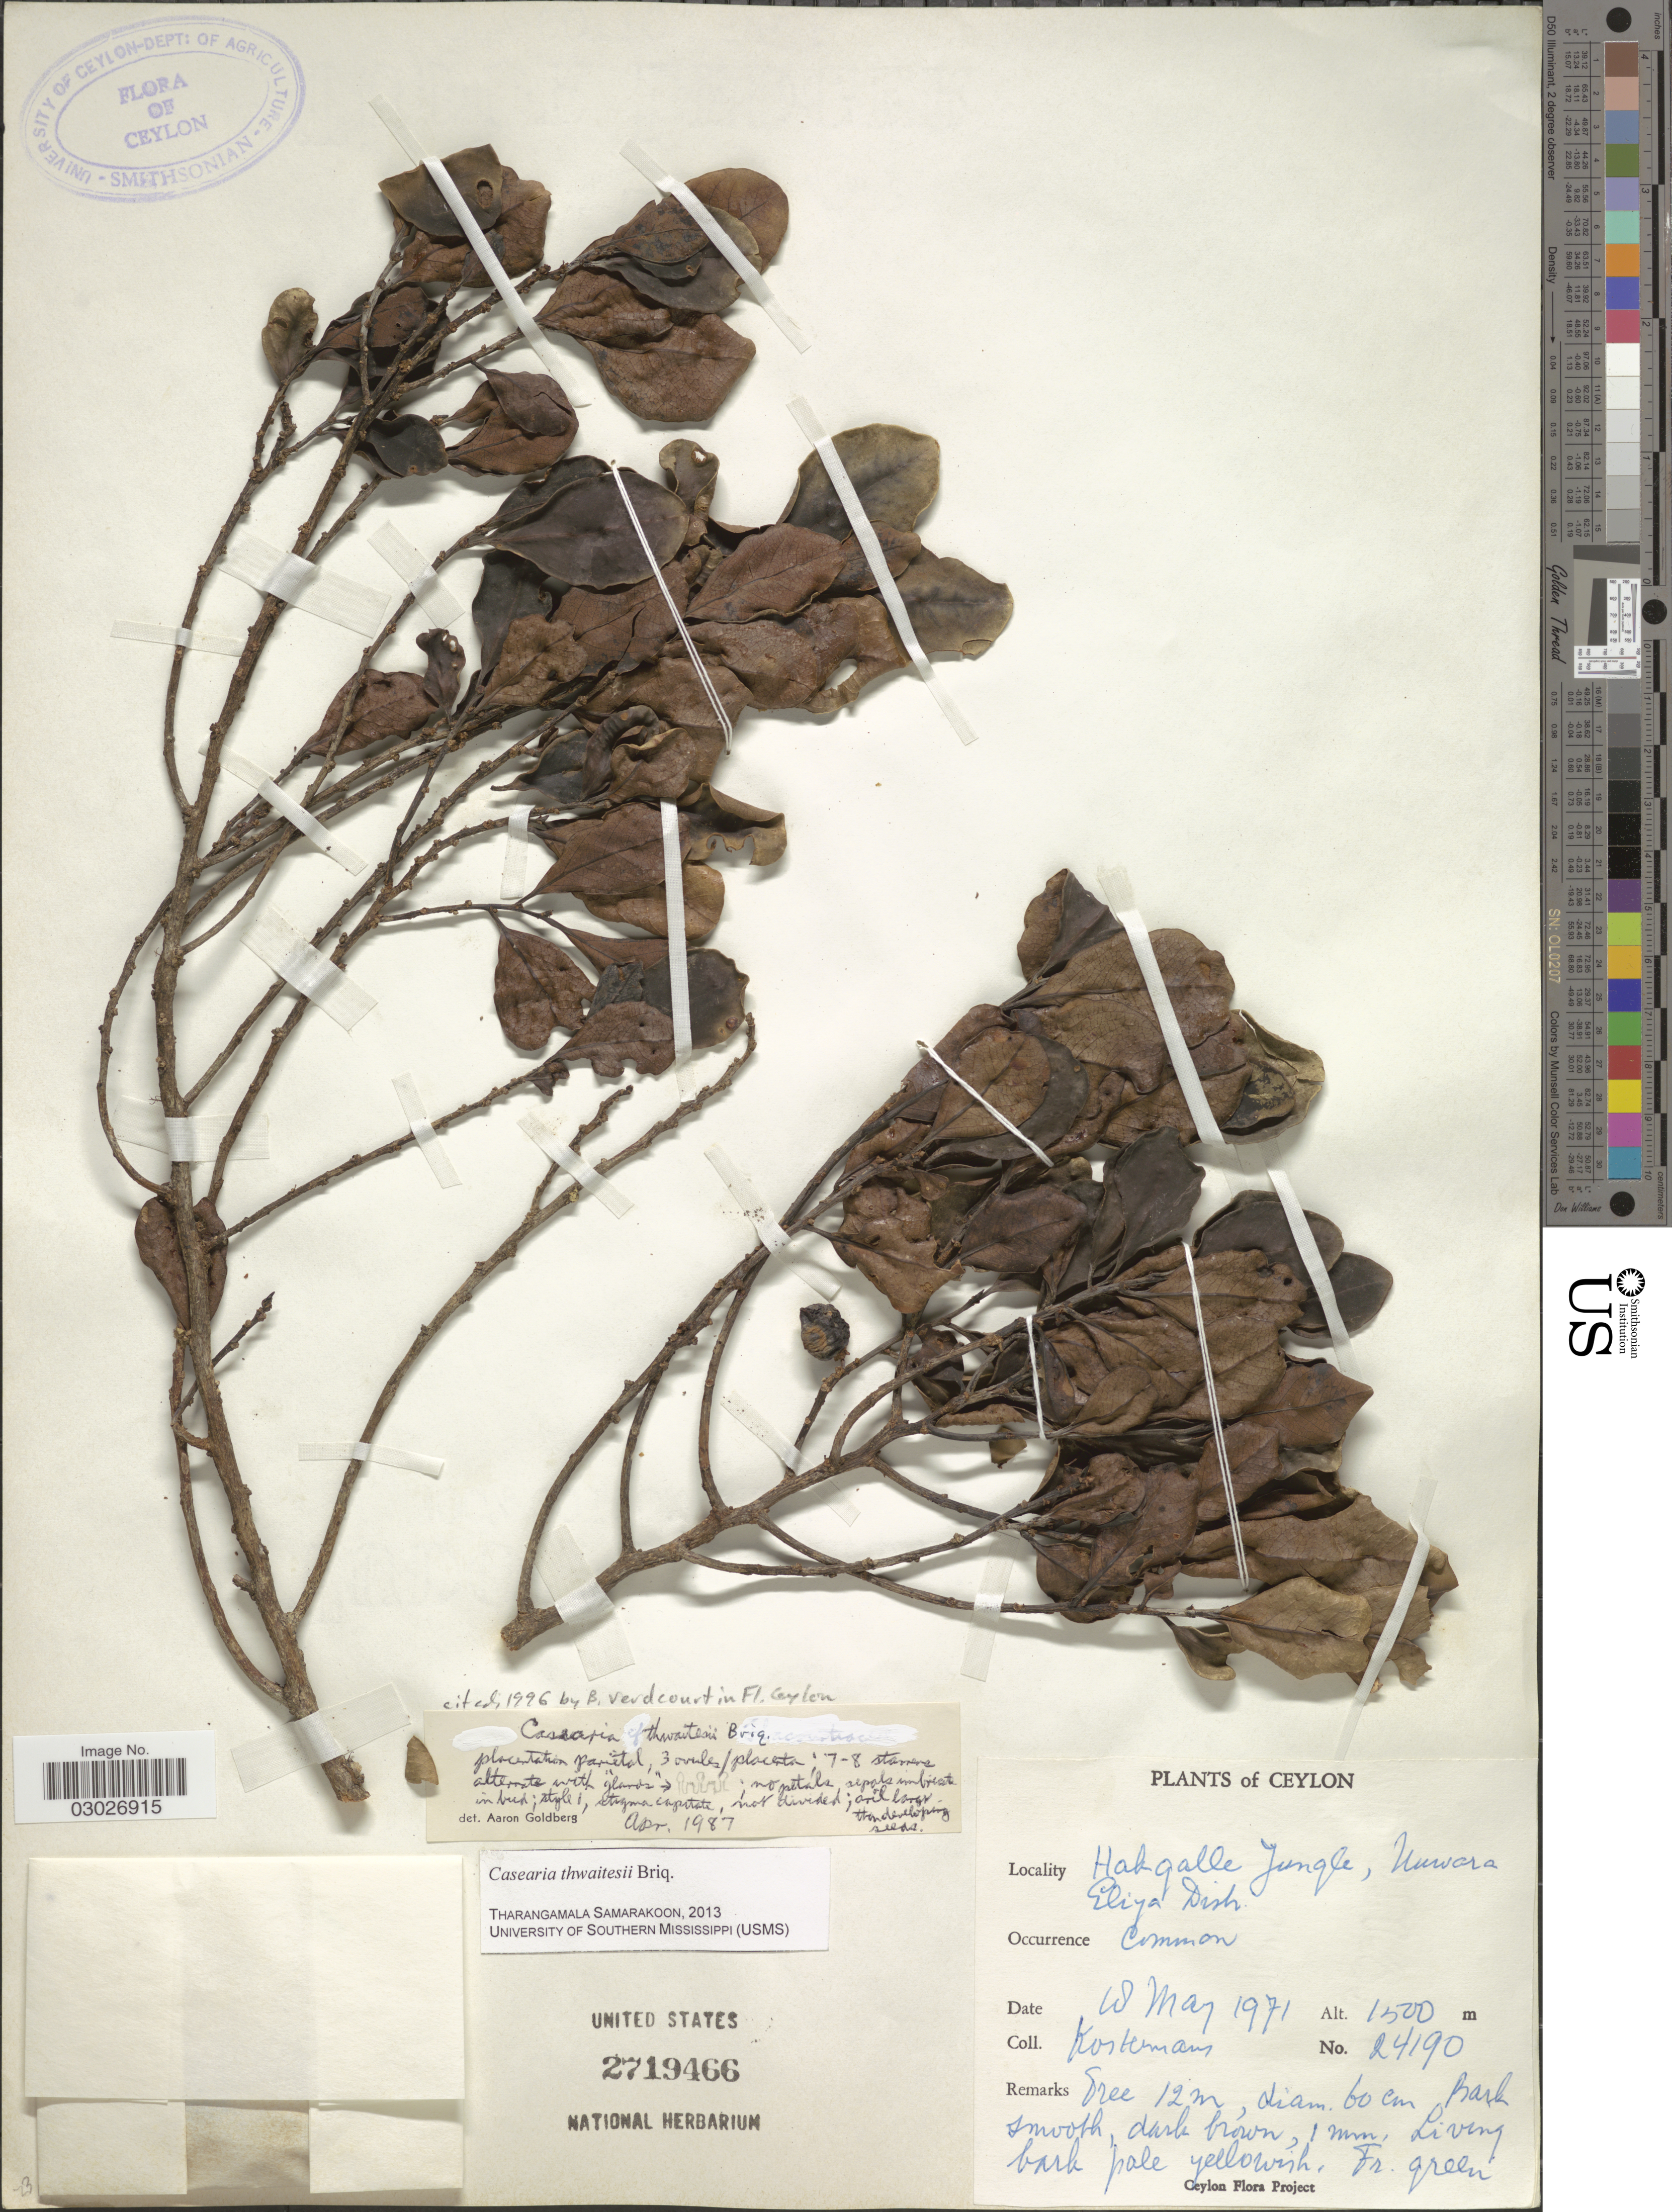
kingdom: Plantae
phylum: Tracheophyta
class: Magnoliopsida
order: Malpighiales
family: Salicaceae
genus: Casearia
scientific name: Casearia thwaitesii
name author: Briq.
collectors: Kostermans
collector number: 24190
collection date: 1971-05-18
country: Sri Lanka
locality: Ceylon. Hakgalle Jungle, Nuwara Eliya Distr.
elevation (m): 1500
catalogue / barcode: US 2719466